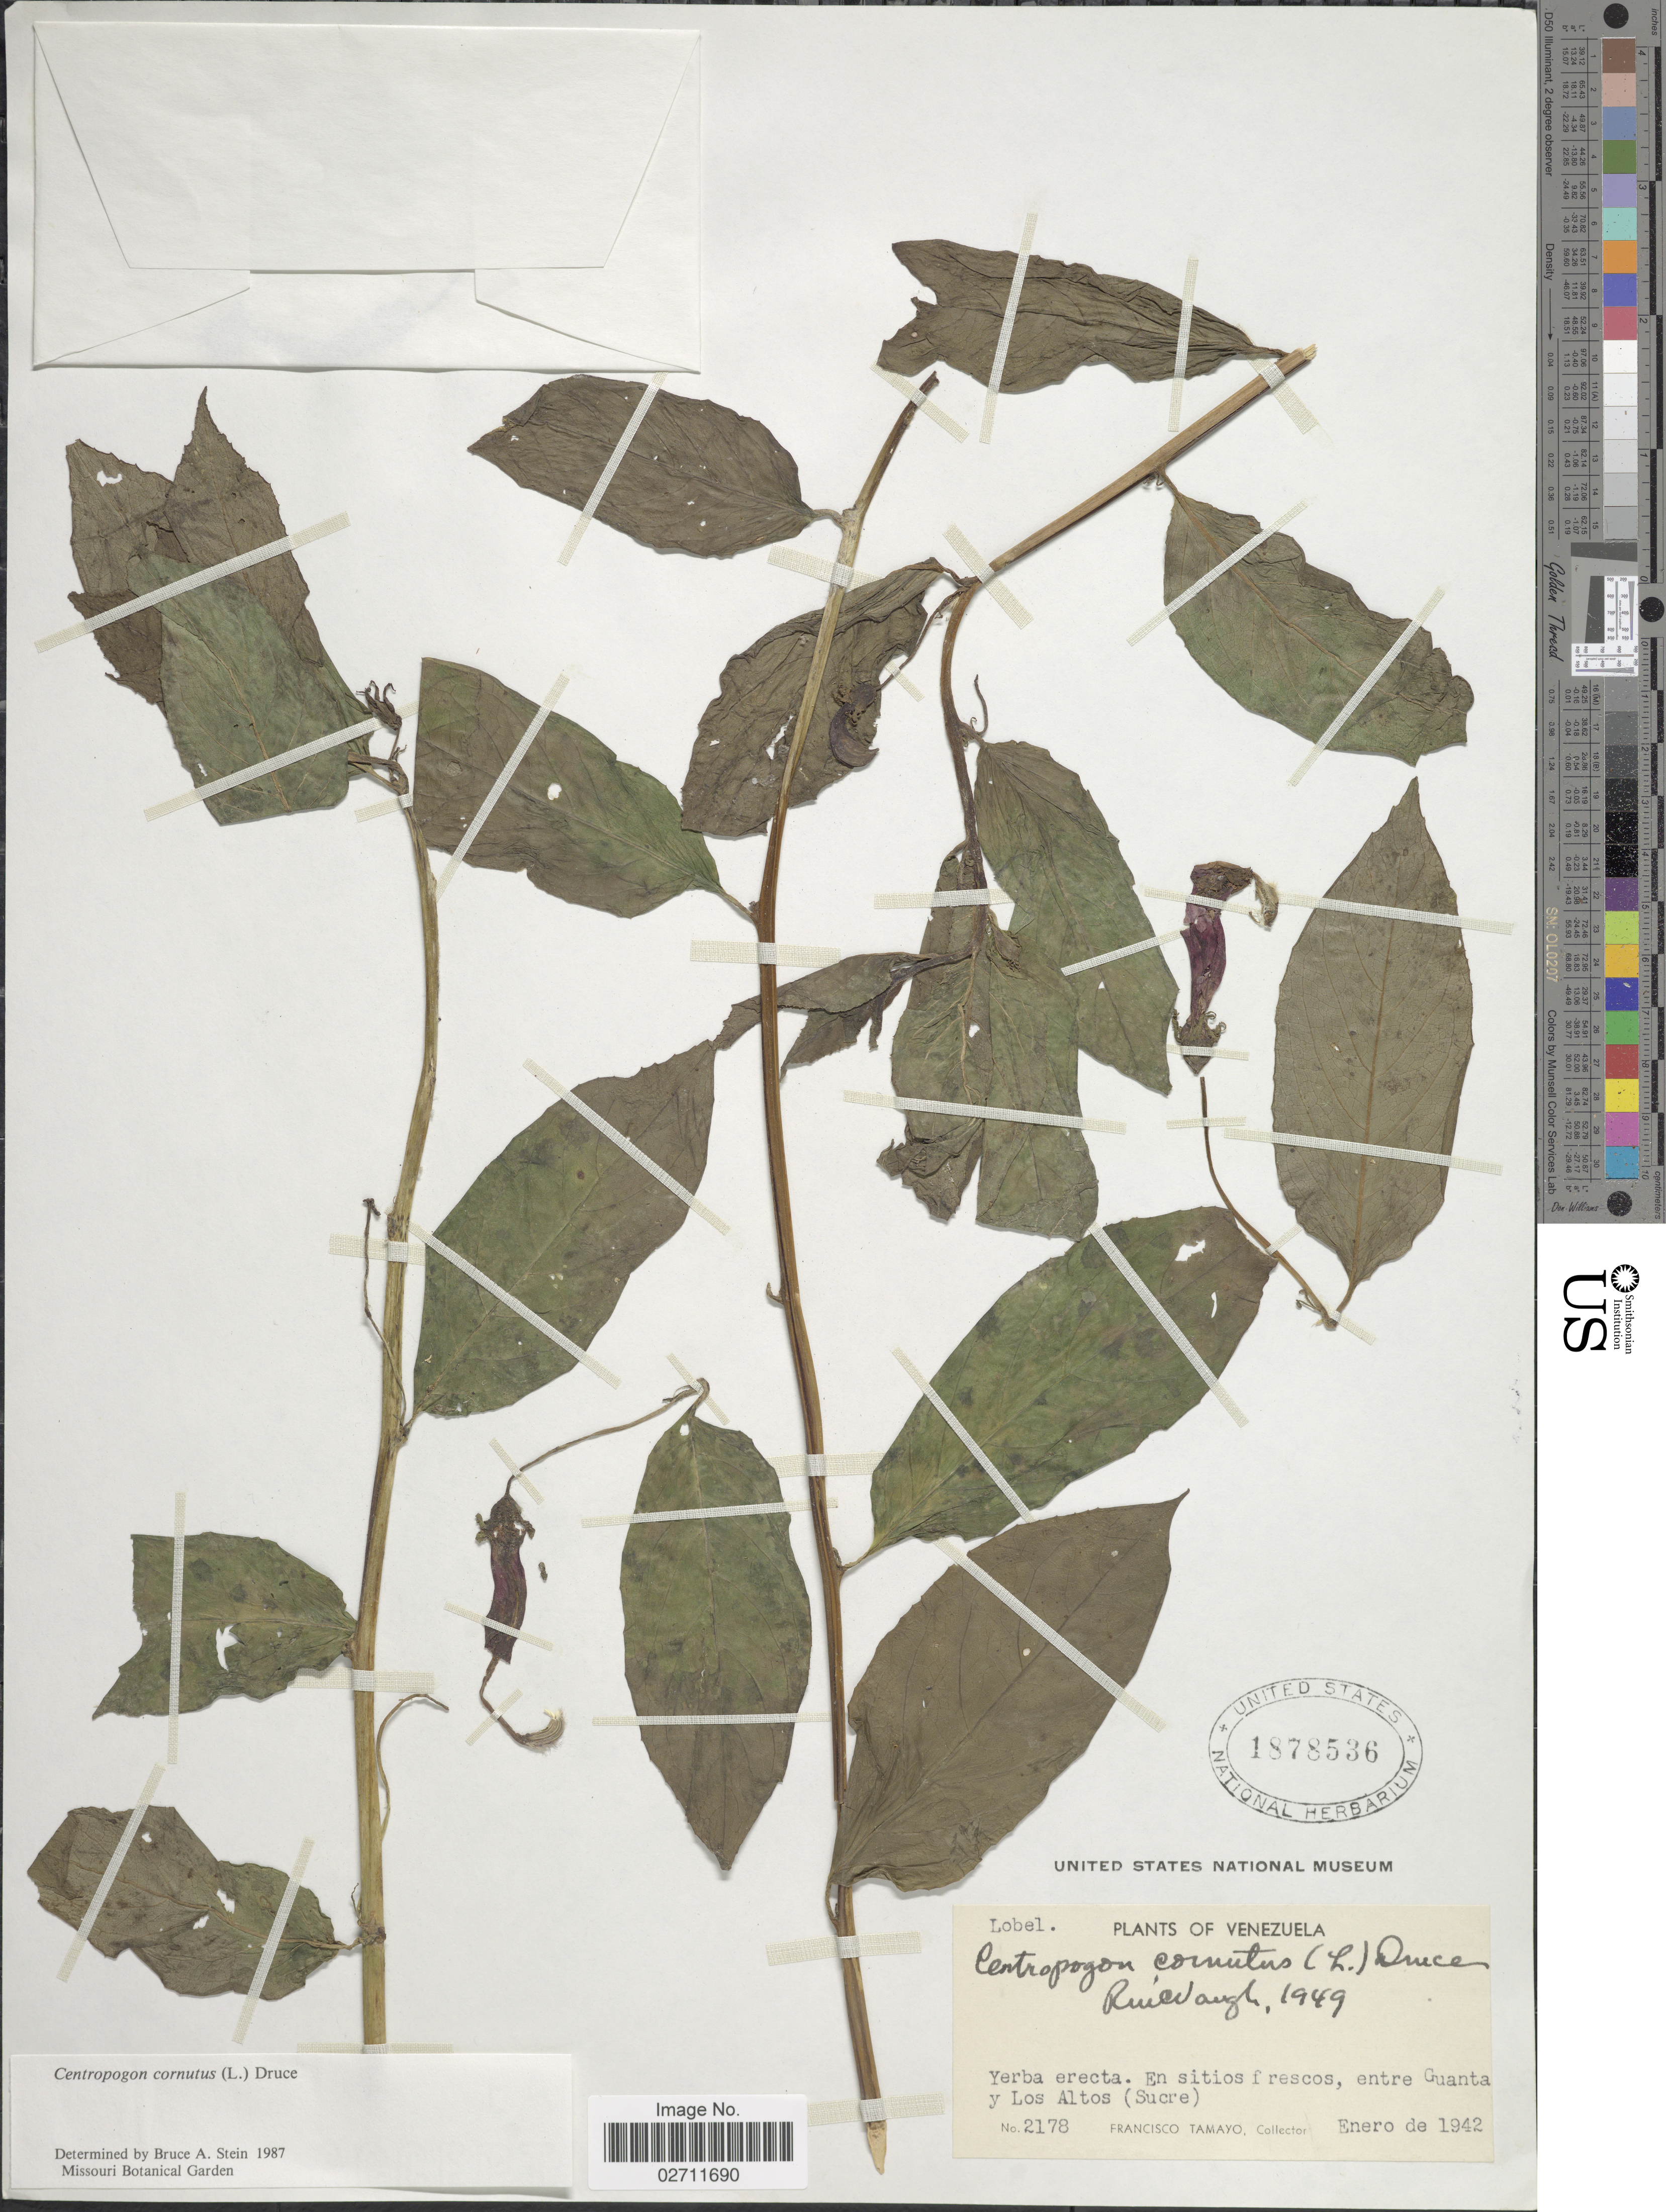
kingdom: Plantae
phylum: Tracheophyta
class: Magnoliopsida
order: Asterales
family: Campanulaceae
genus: Centropogon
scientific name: Centropogon cornutus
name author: (L.) Druce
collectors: F. Tamayo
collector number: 2178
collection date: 1942-01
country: Venezuela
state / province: Sucre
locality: En sitios frescos, entre Guanta y Los Altos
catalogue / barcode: US 1878536